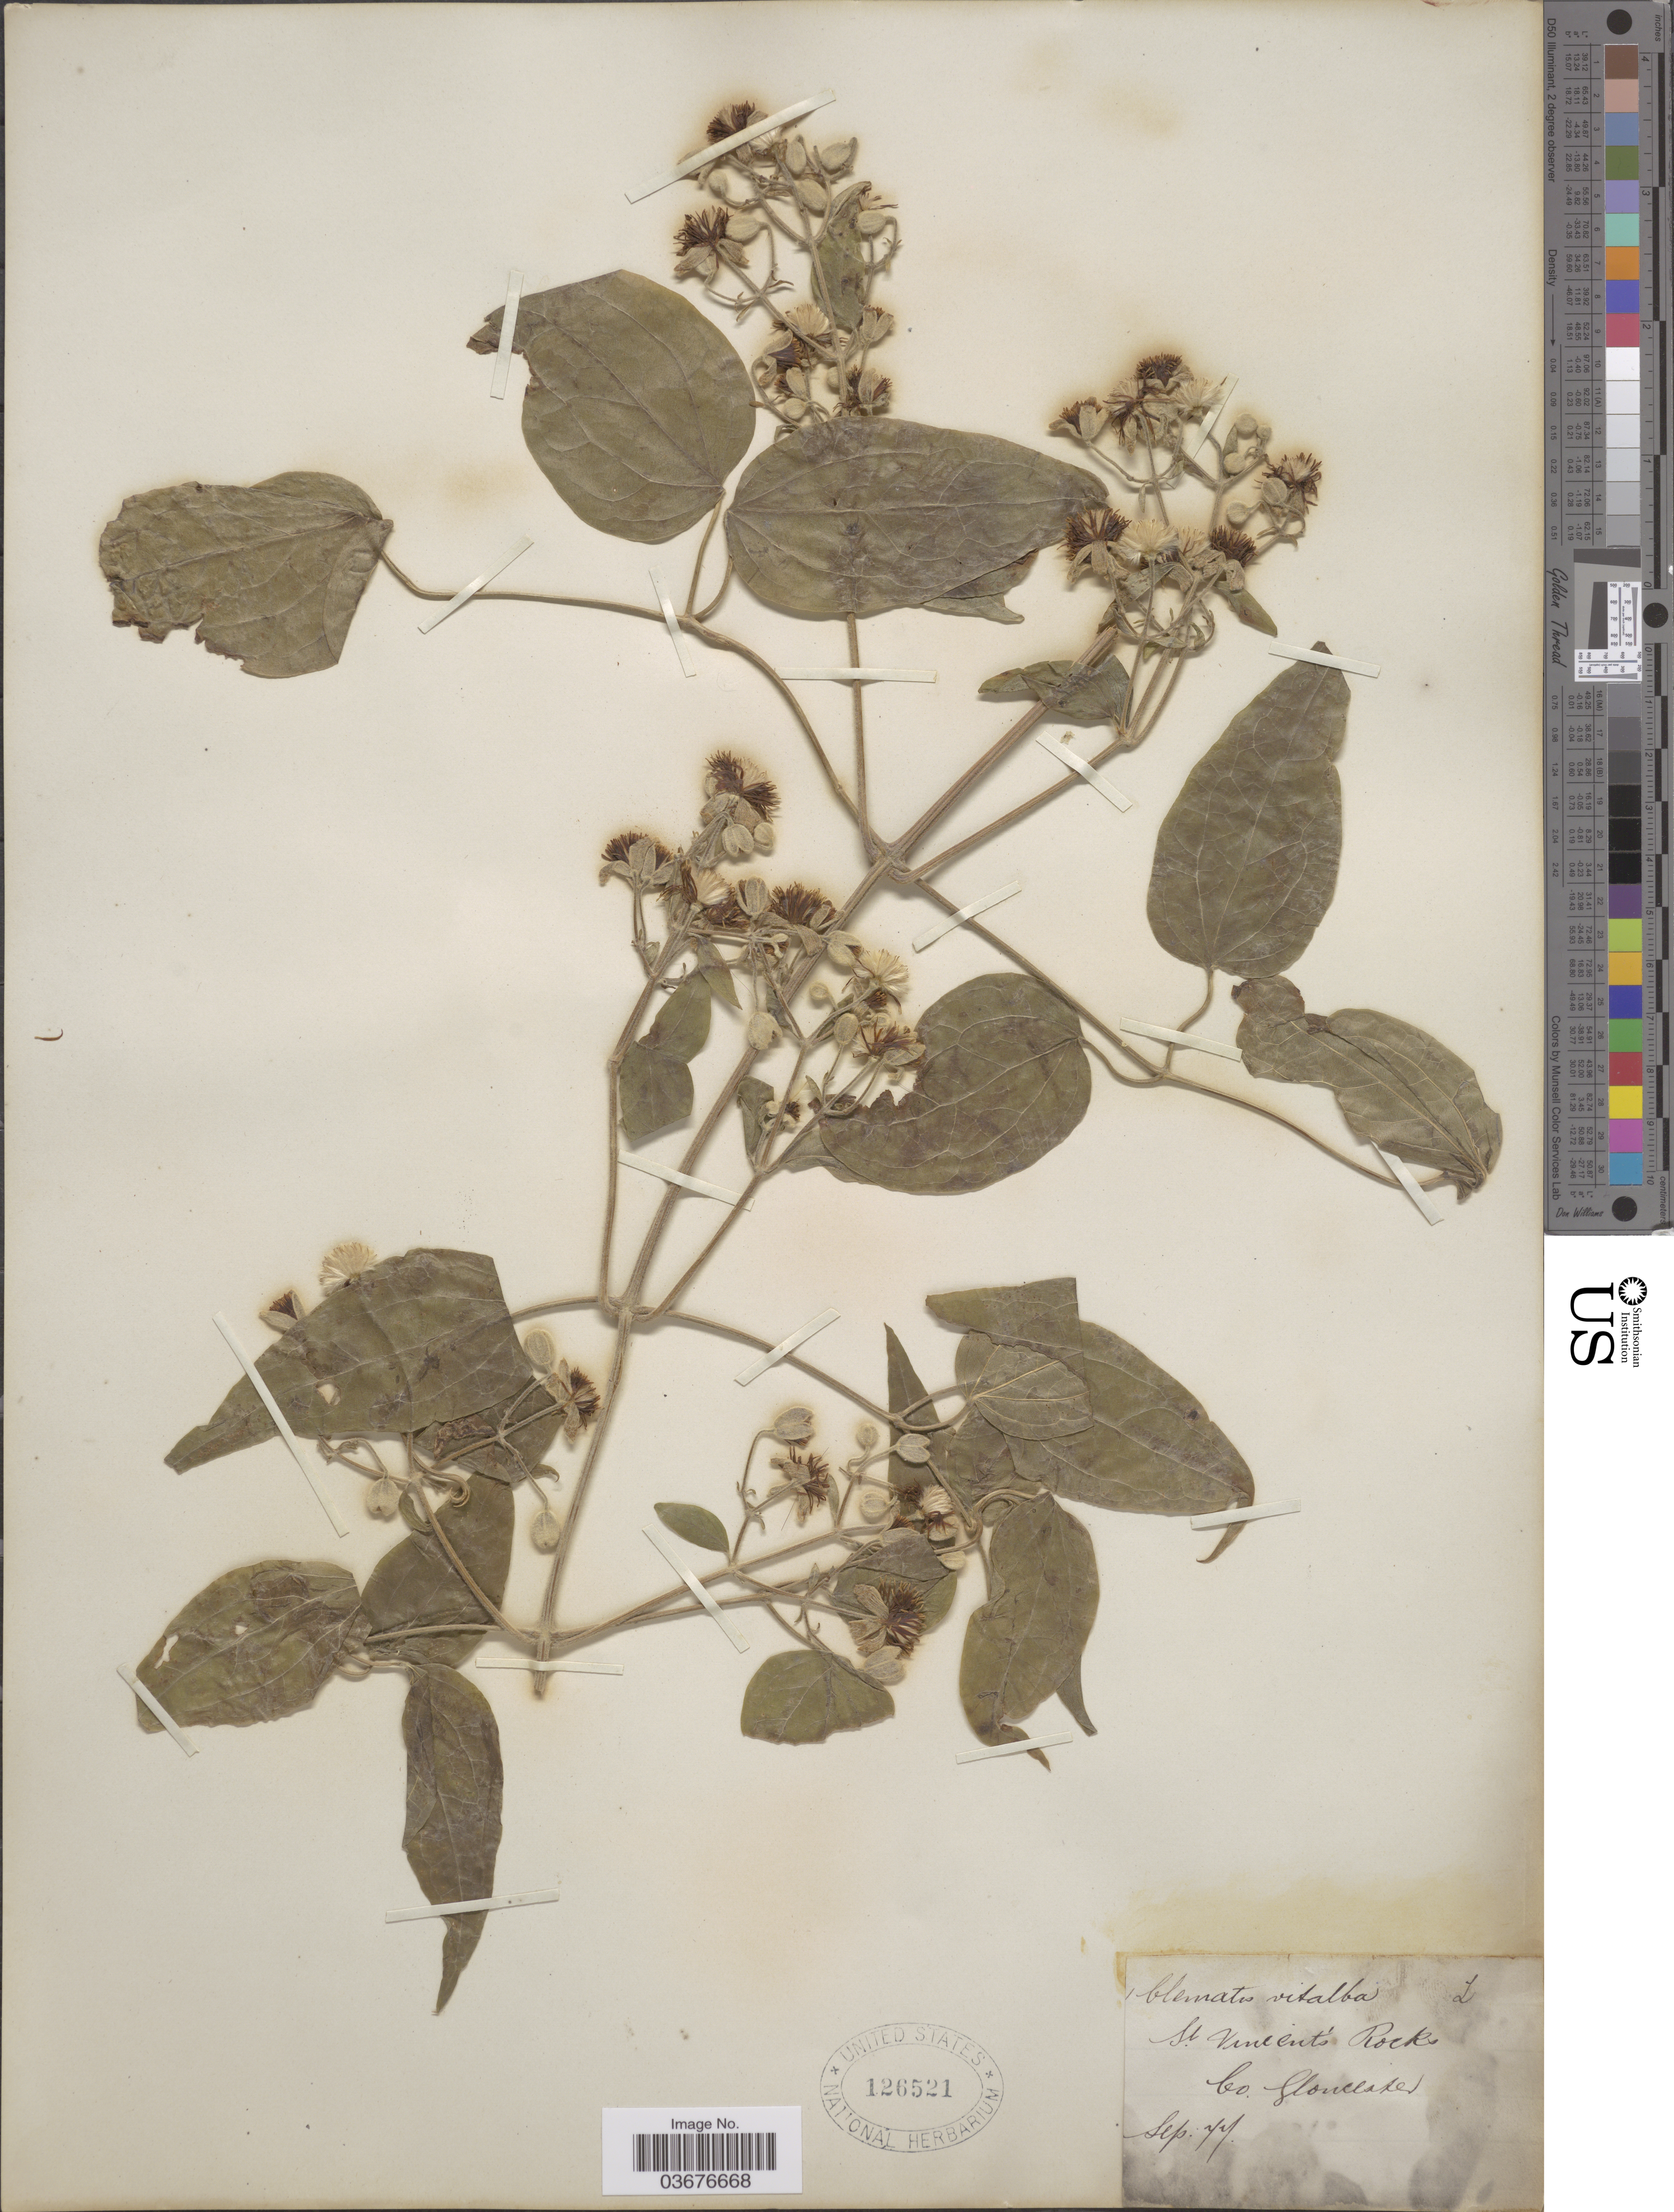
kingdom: Plantae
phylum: Tracheophyta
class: Magnoliopsida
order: Ranunculales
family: Ranunculaceae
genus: Clematis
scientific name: Clematis vitalba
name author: L.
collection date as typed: Sep. 77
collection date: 1877-09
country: United Kingdom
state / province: England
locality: St. Vincent's Rocks Co. Gloucester.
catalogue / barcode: US 126521